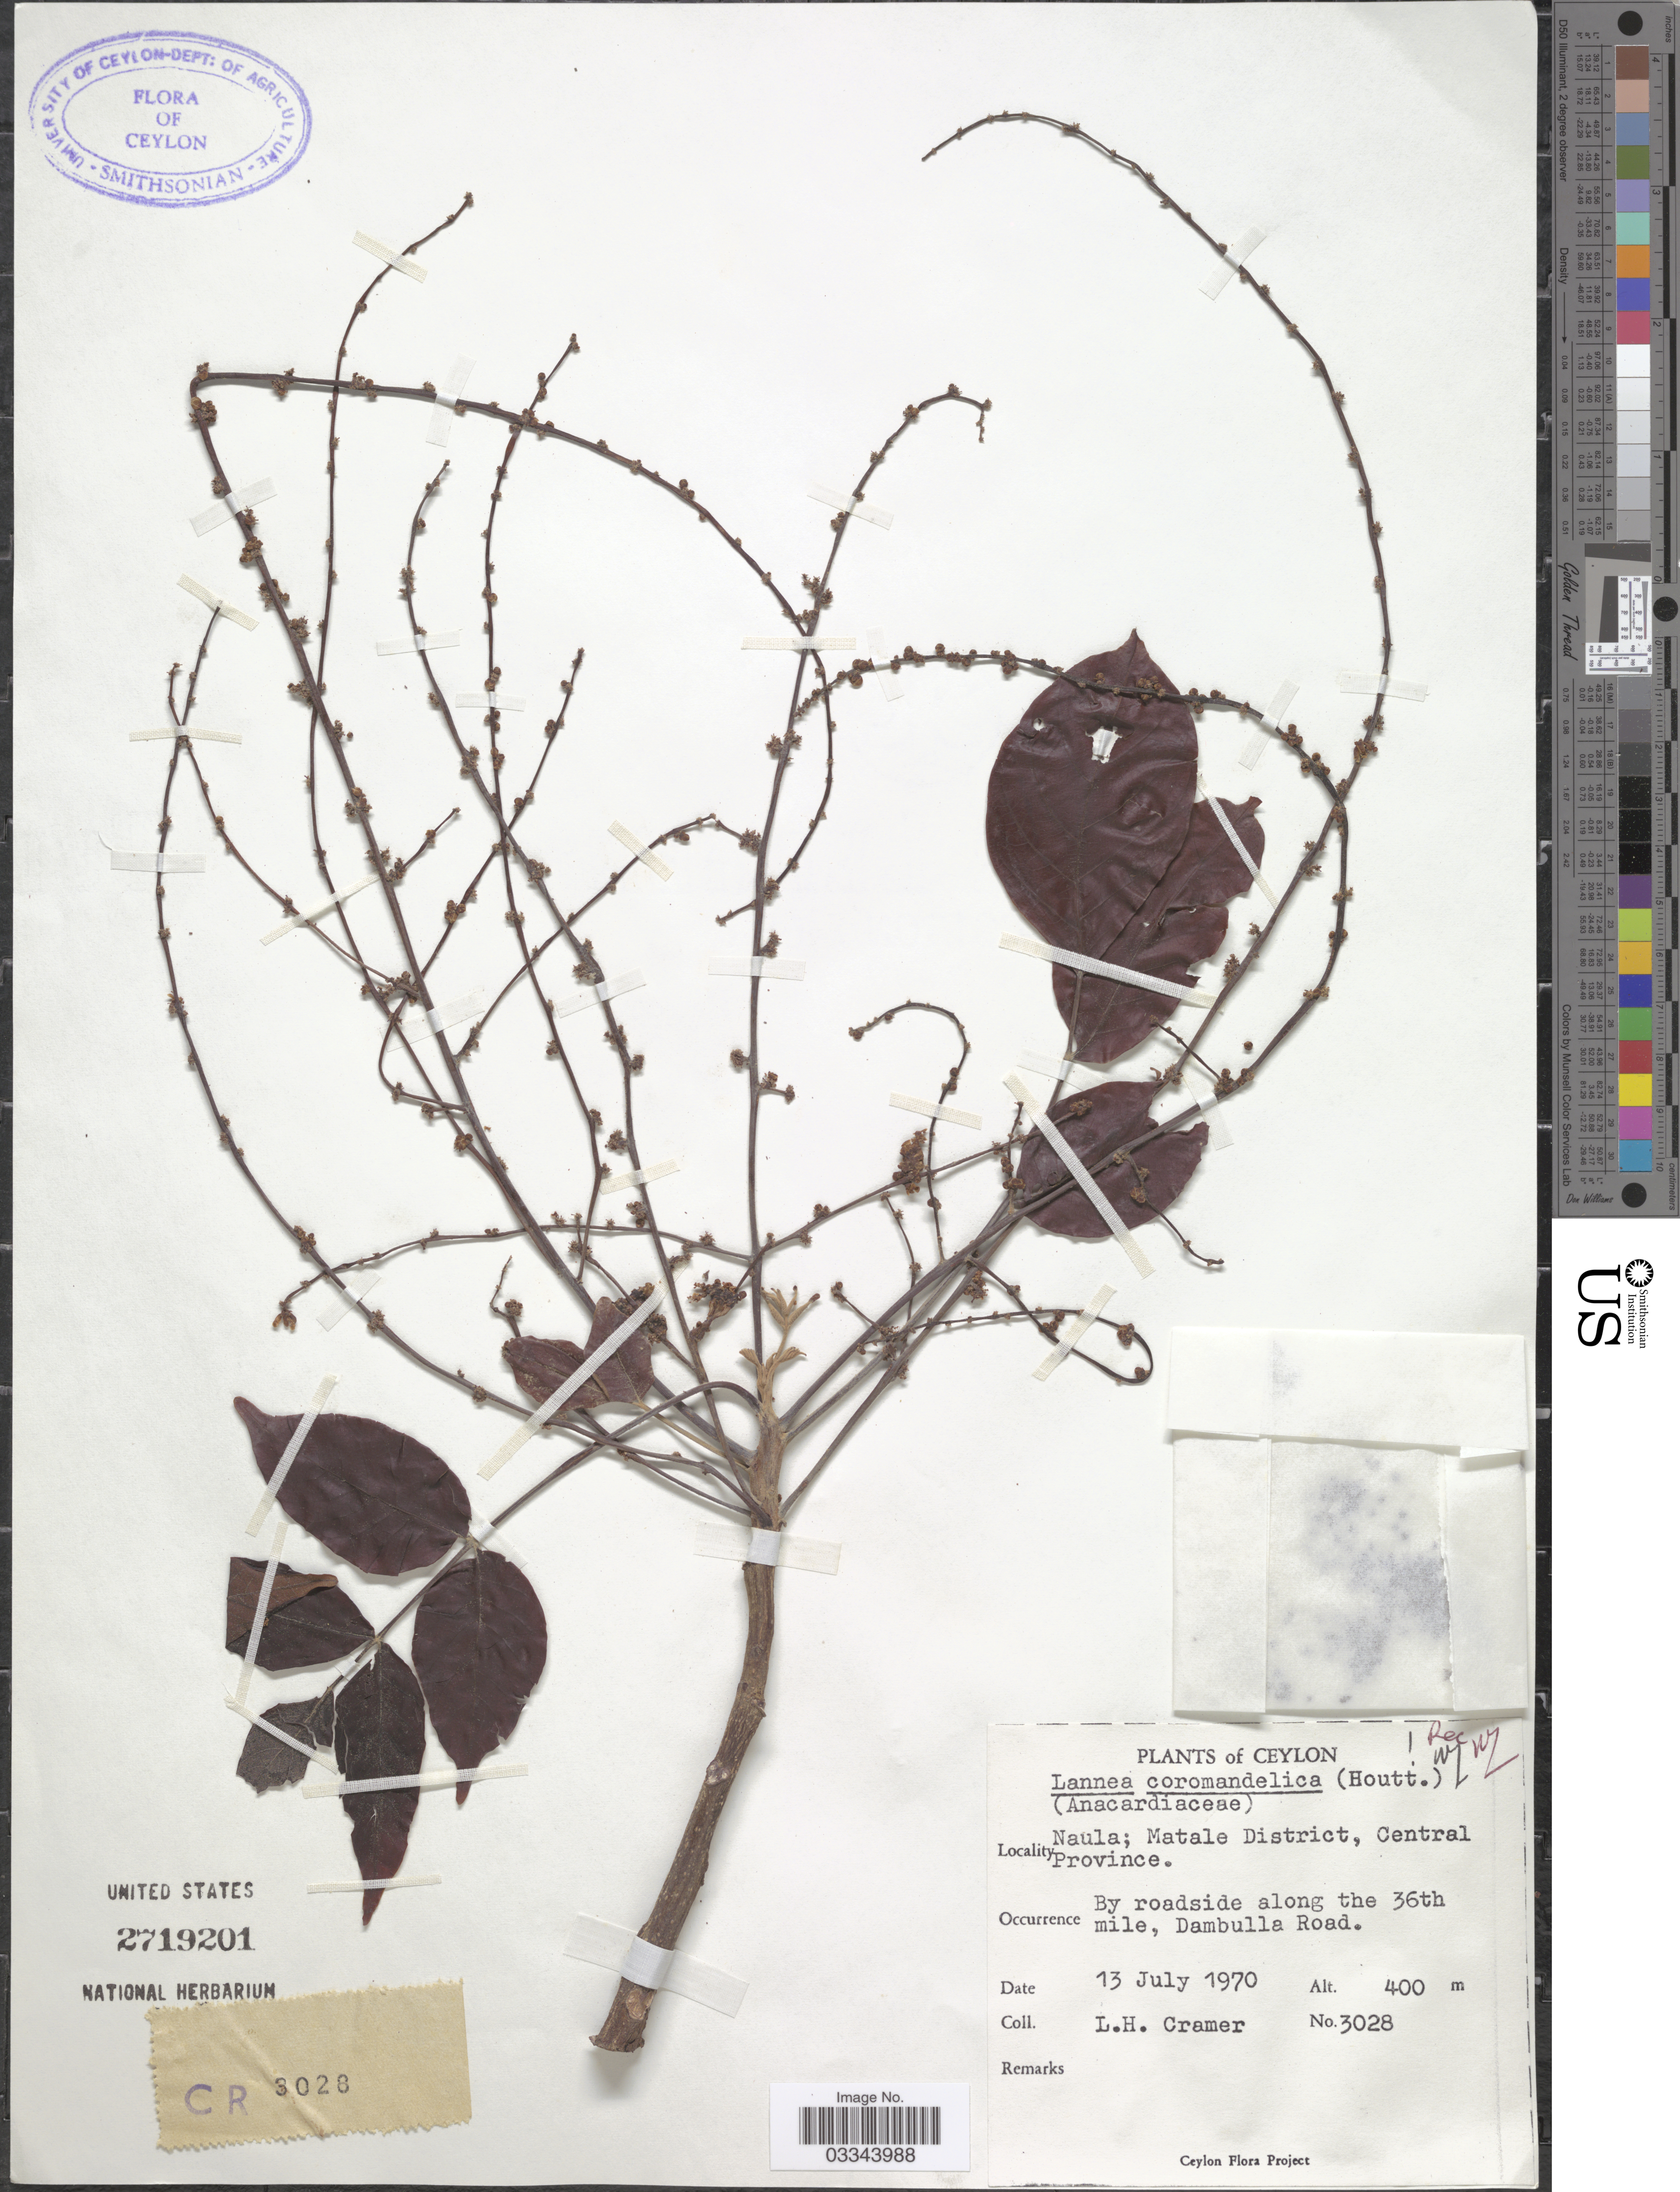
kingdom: Plantae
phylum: Tracheophyta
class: Magnoliopsida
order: Sapindales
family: Anacardiaceae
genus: Lannea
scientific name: Lannea coromandelica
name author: (Houtt.) Merr.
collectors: L. H. Cramer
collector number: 3028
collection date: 1970-07-13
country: Sri Lanka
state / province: Central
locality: Ceylon, Naula; Matale District, By roadside along the 36th mile, Dambulla Road.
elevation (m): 400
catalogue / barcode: US 2719201